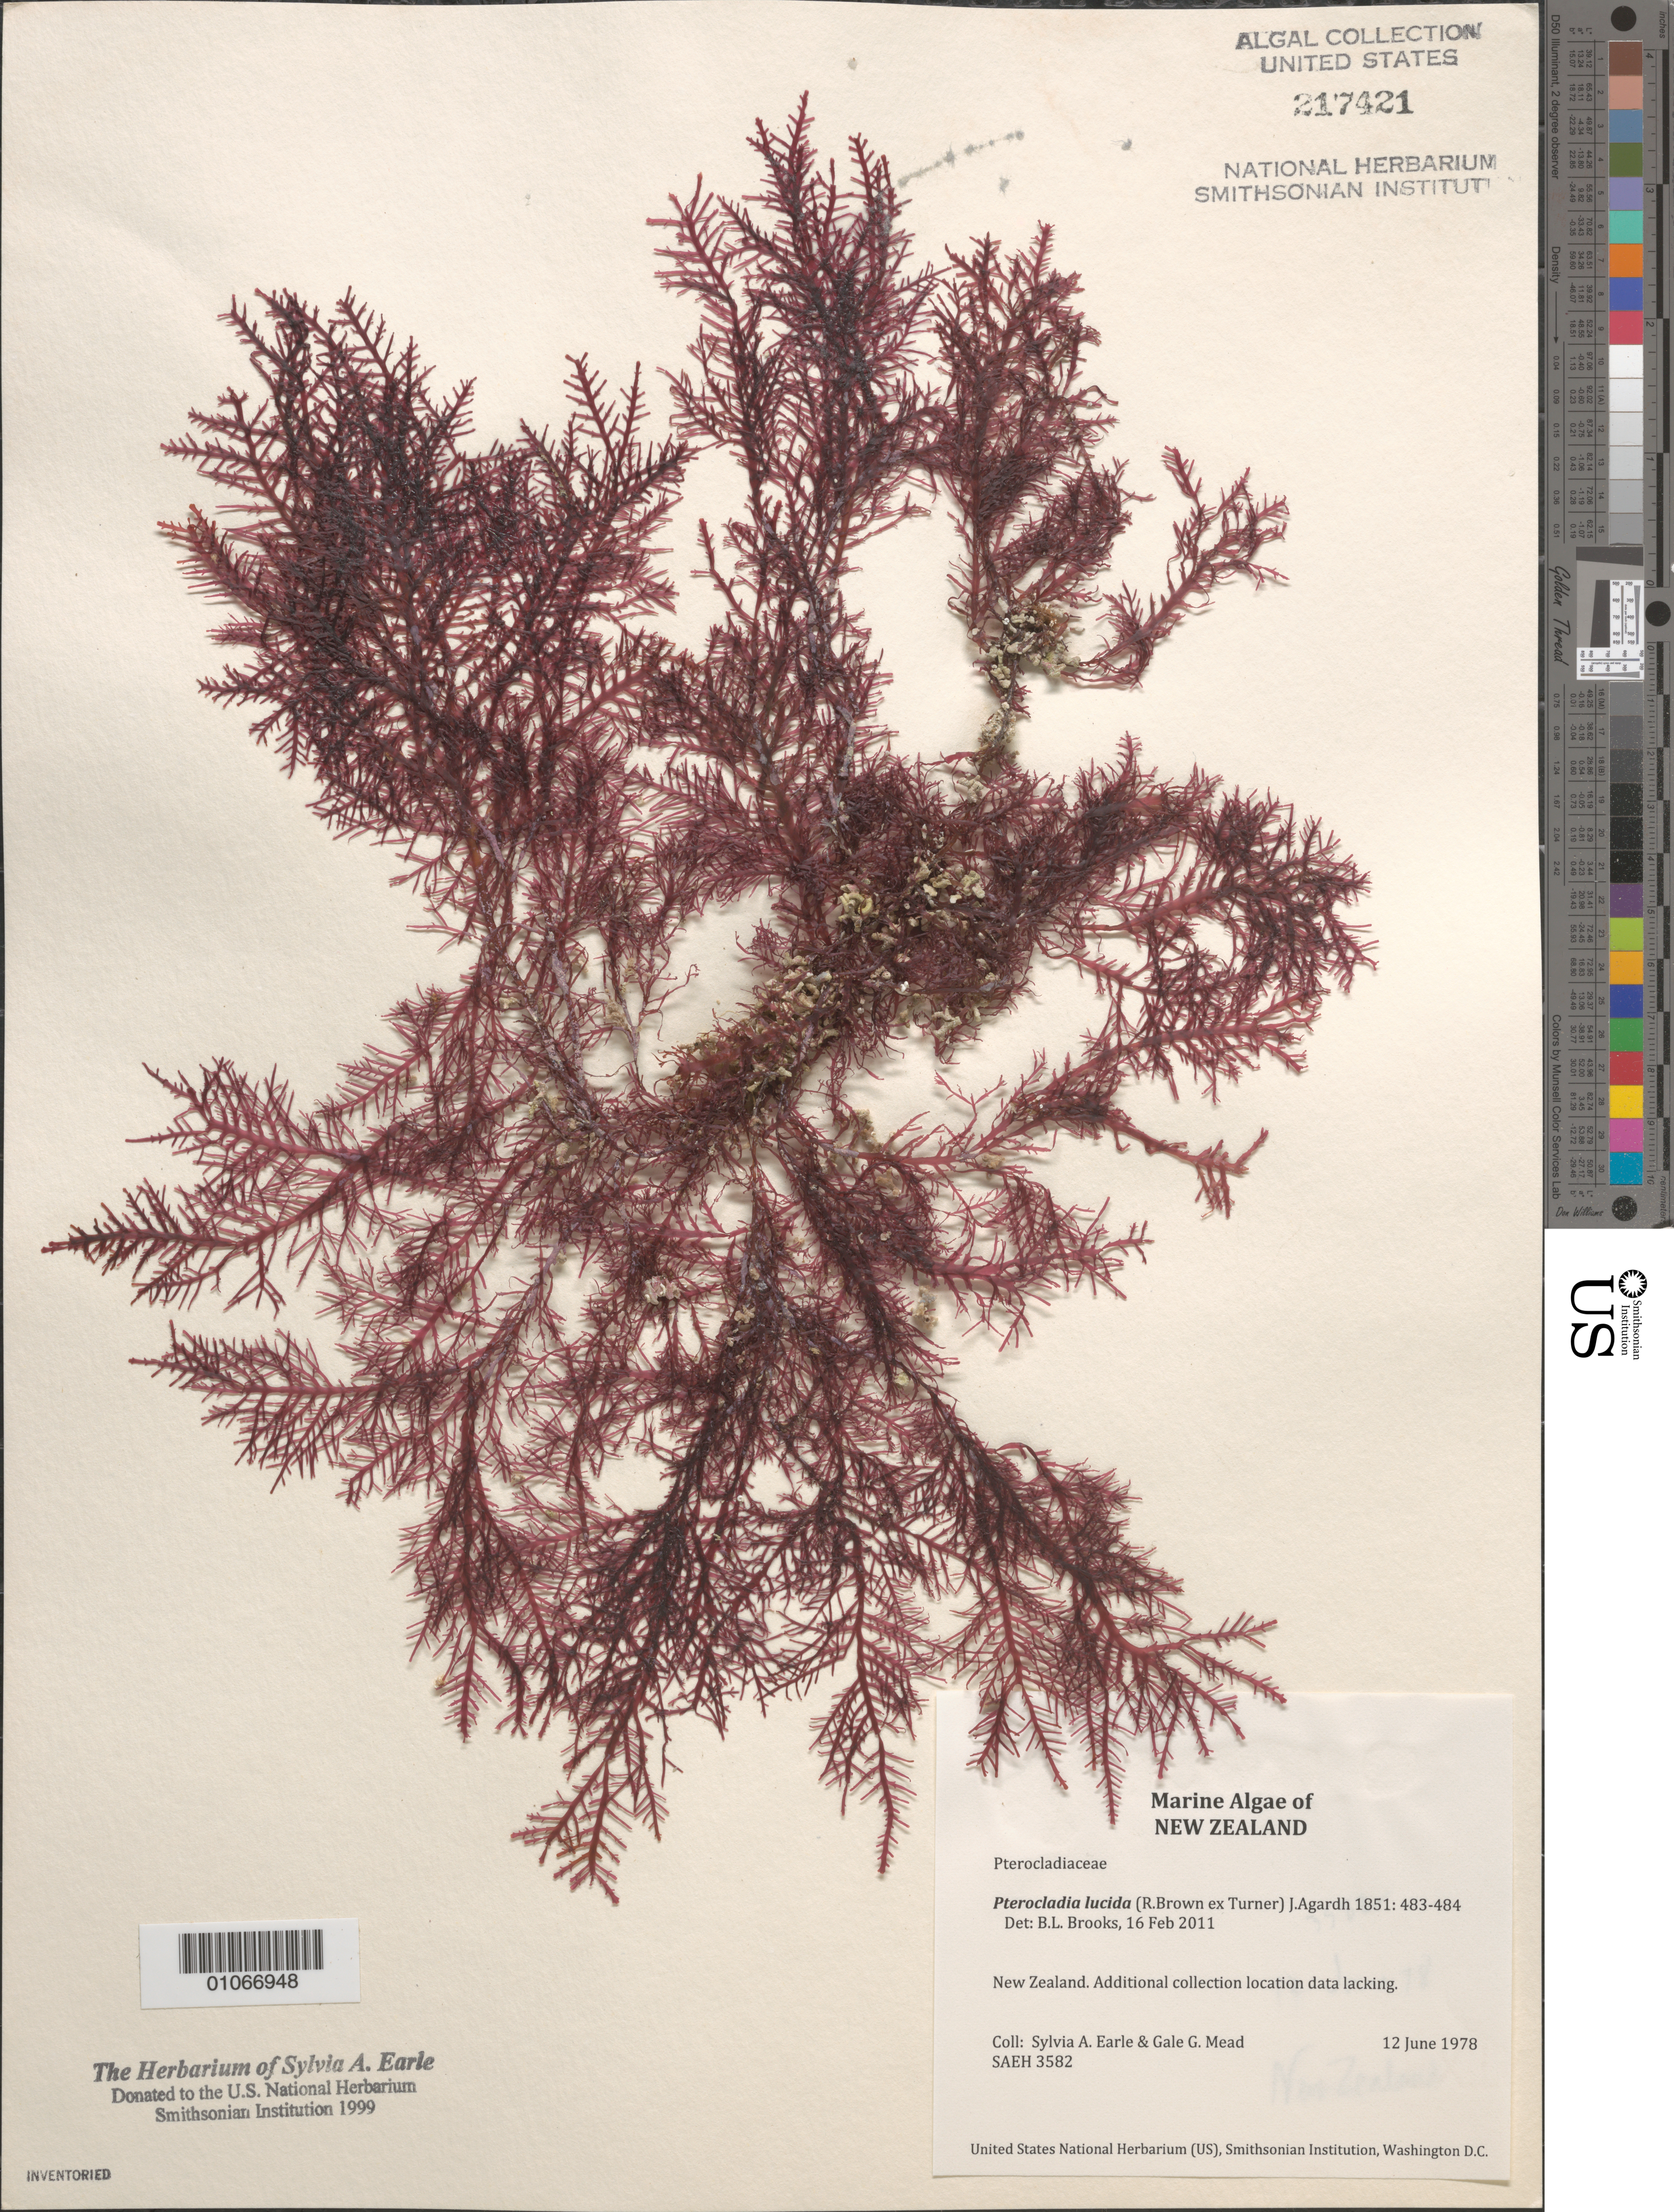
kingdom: Plantae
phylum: Rhodophyta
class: Florideophyceae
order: Gelidiales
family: Pterocladiaceae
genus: Pterocladia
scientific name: Pterocladia lucida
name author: (R. Br. ex Turner) J. Agardh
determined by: Brooks, B. L., (BOT), Smithsonian Institution - National Museum of Natural History (UNITED STATES)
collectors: S. A. Earle & G. Mead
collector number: SAEH 3582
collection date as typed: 12 Jun 1978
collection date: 1978-06-12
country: New Zealand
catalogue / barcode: US 217421